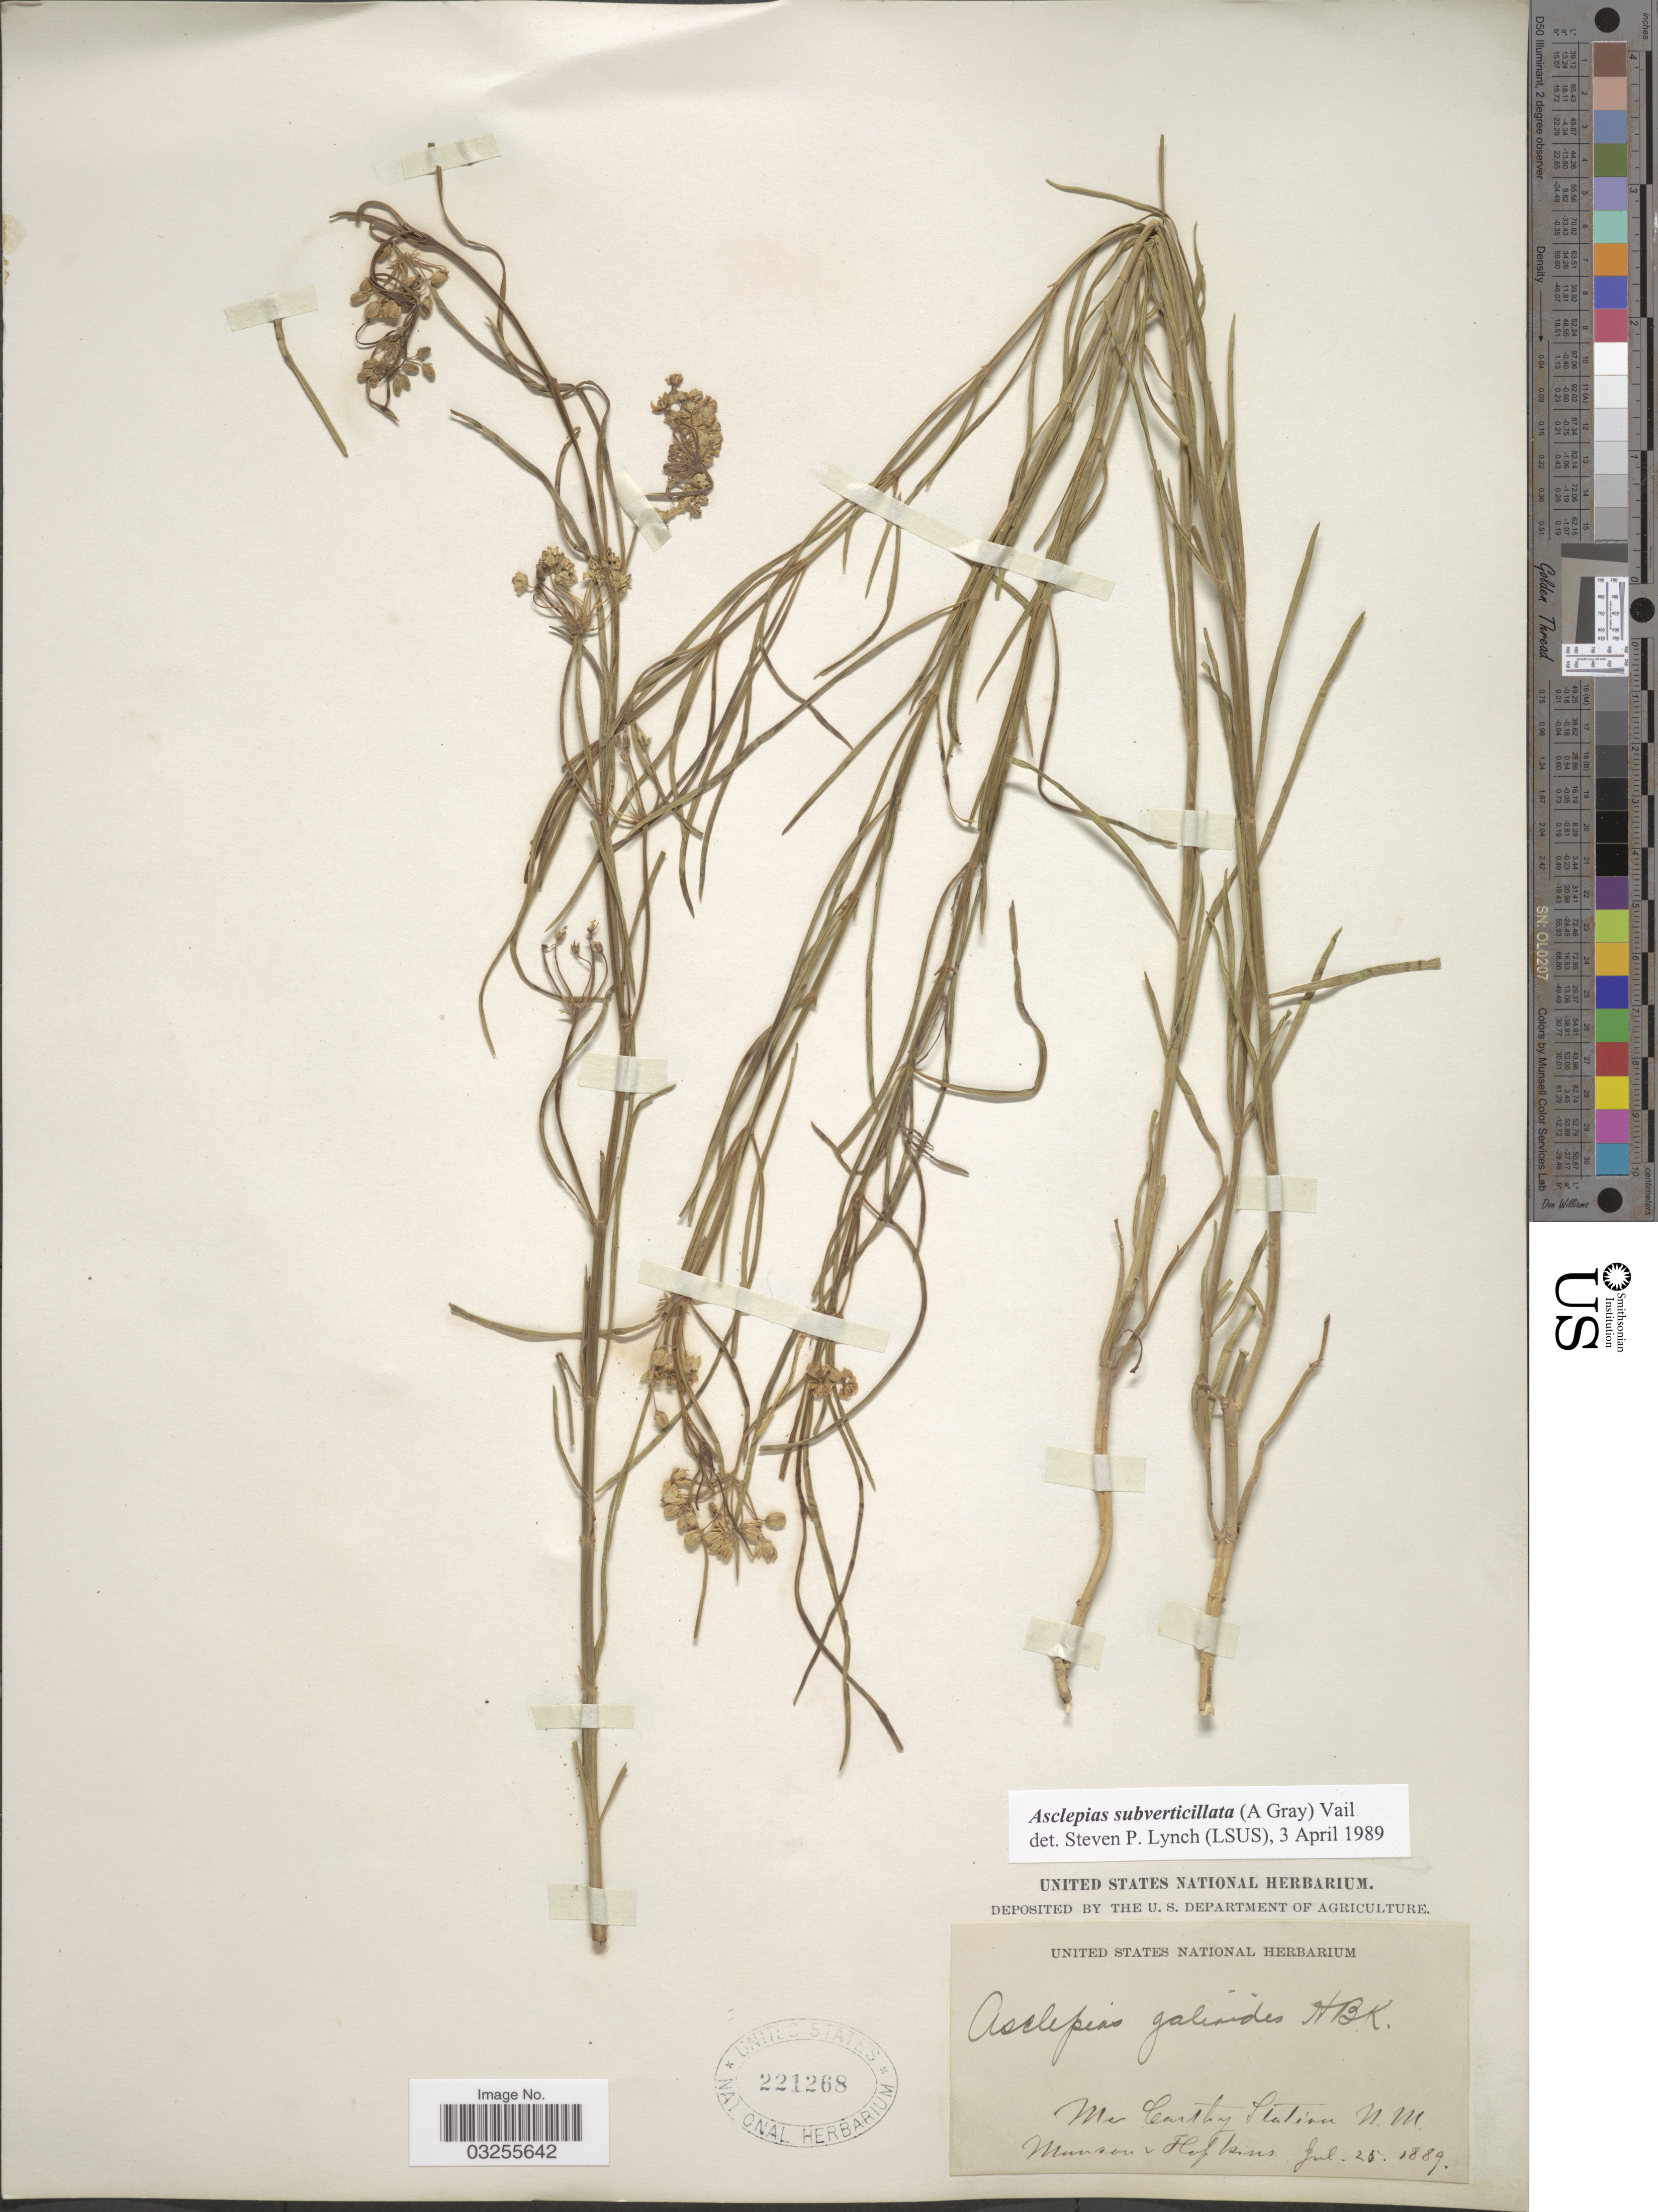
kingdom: Plantae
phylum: Tracheophyta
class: Magnoliopsida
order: Gentianales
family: Apocynaceae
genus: Asclepias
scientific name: Asclepias subverticillata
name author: (A. Gray) Vail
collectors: -. Munson & -- Hopkins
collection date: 1889-07-25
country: United States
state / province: New Mexico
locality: Mc Carthy Station NM.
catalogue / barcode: US 221268